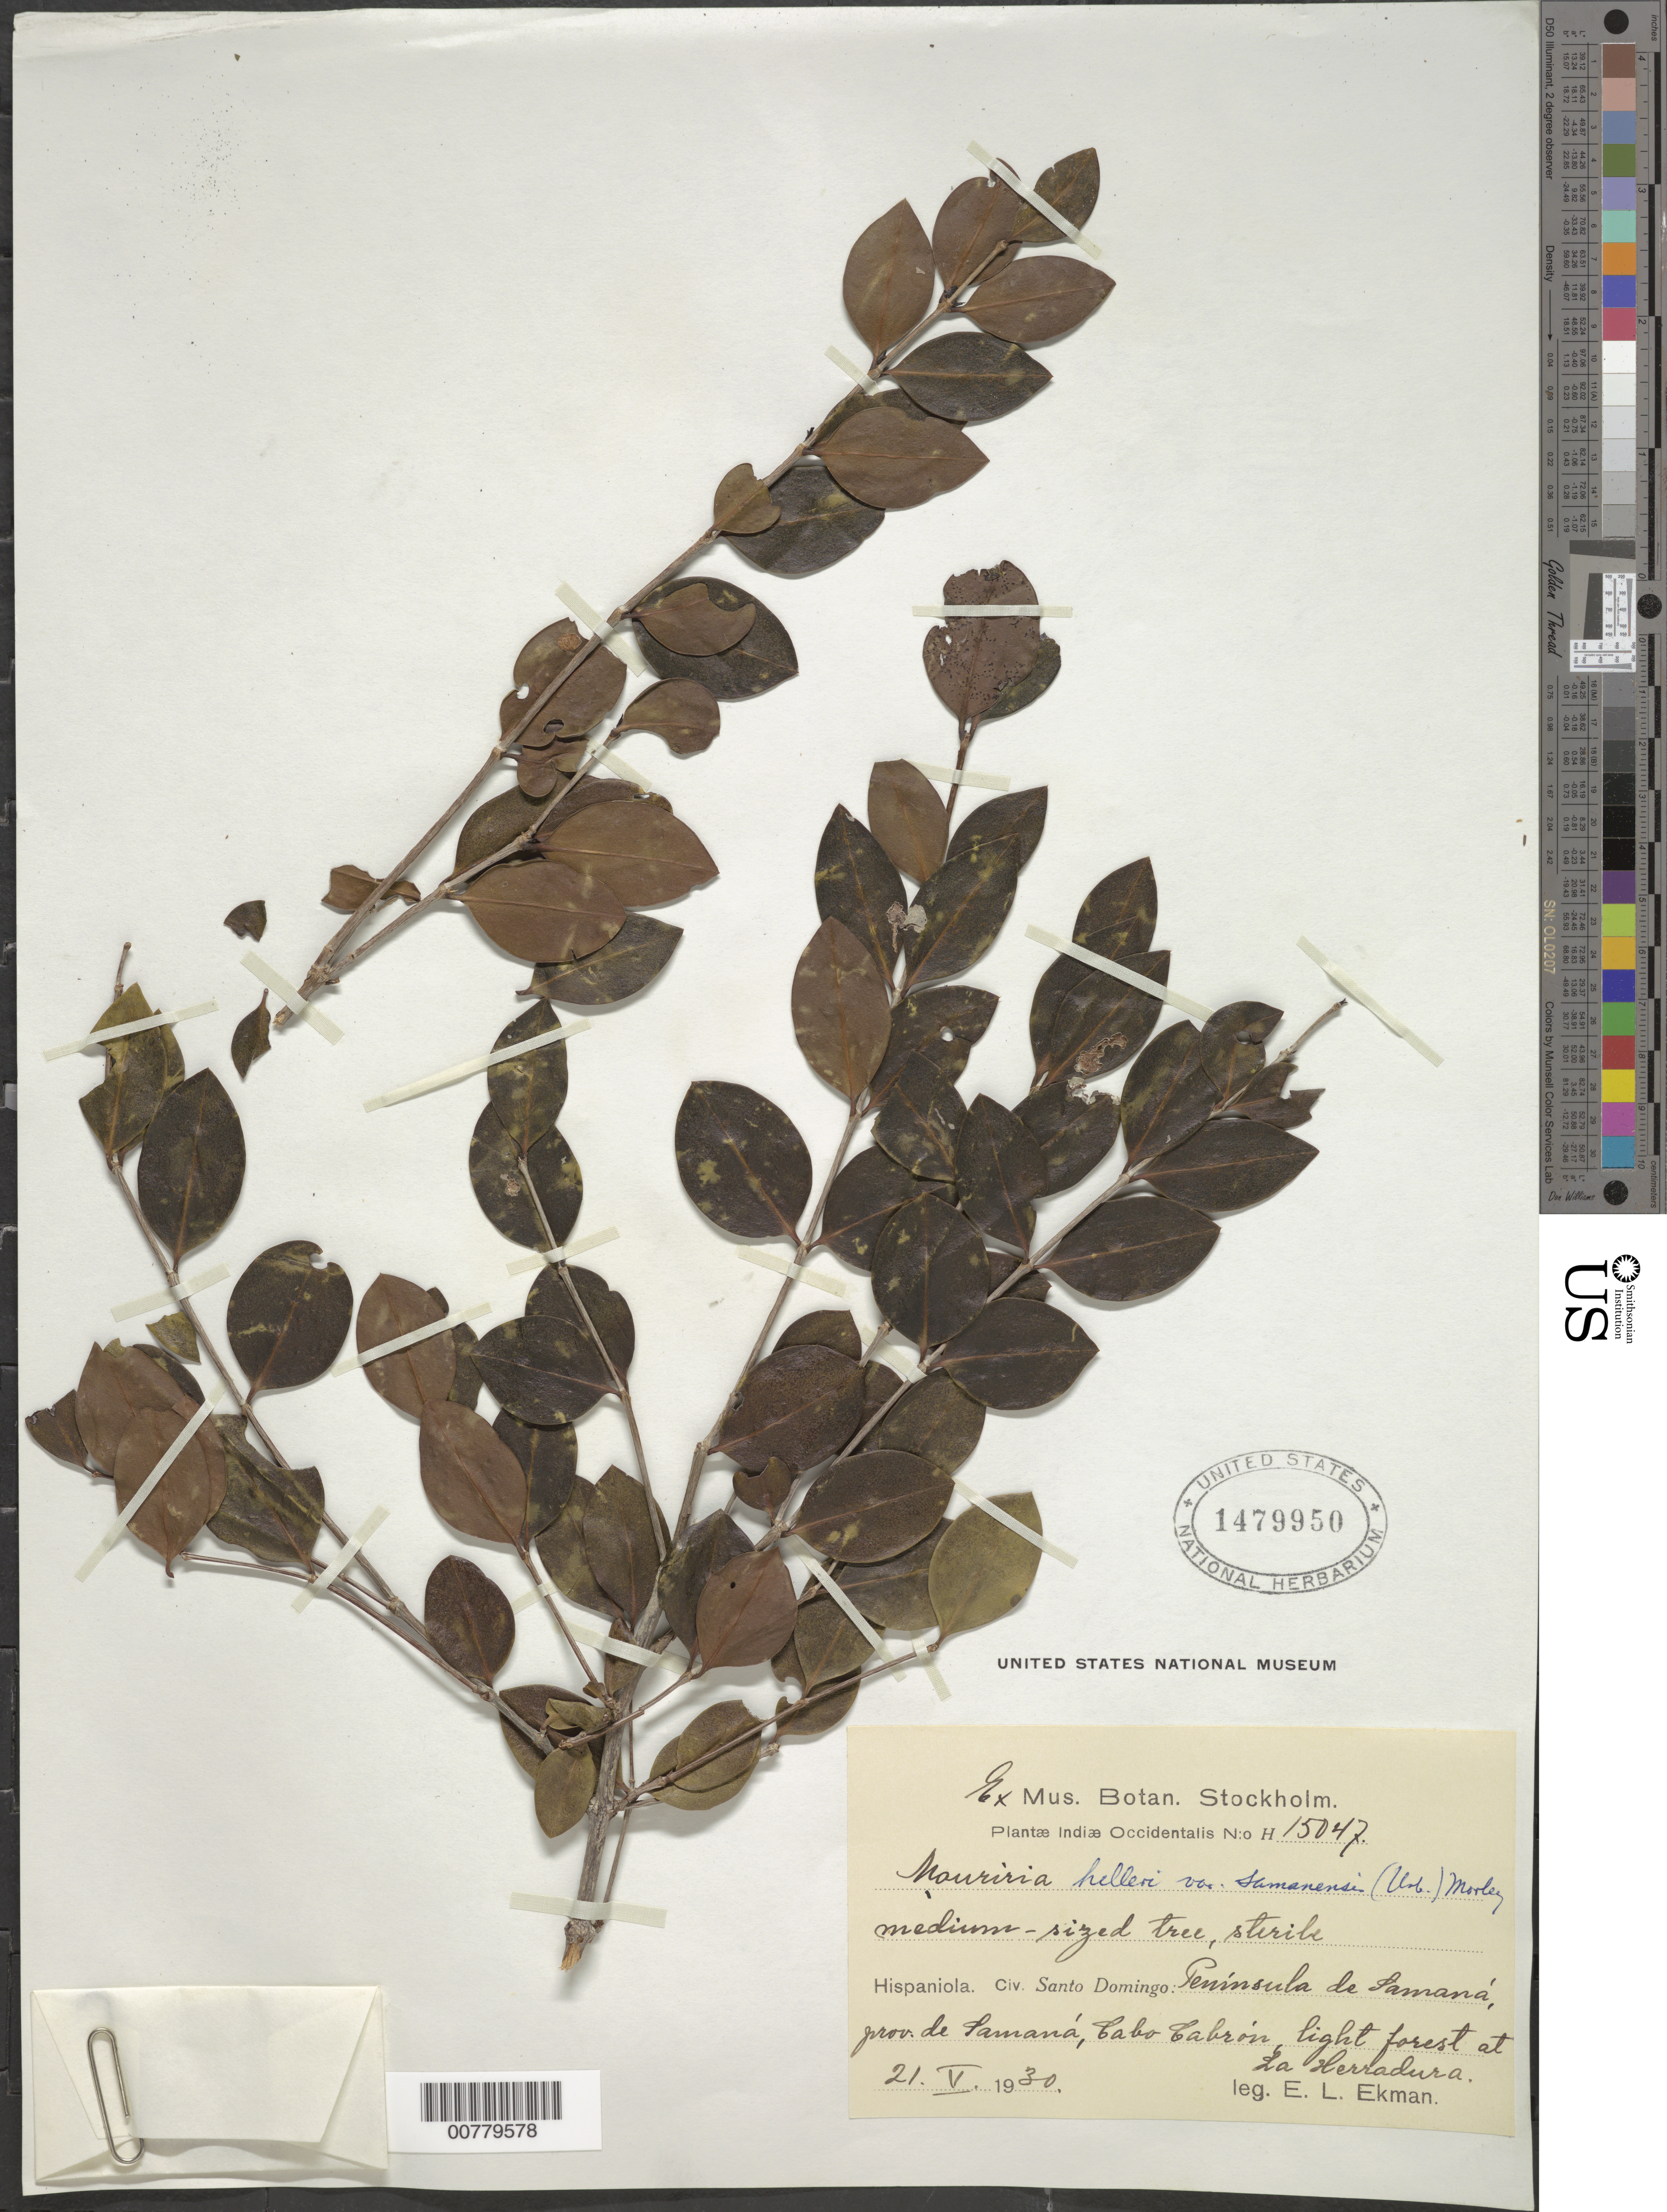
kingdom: Plantae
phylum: Tracheophyta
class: Magnoliopsida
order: Myrtales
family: Melastomataceae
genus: Mouriri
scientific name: Mouriri helleri var. samanensis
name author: (Urb.) Morley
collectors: E. L. Ekman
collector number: H 15047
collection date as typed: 21 May 1930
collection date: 1930-05-21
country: Dominican Republic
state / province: Samana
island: Hispaniola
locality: Peninsula of Samaná, Cabo Cabrón, forest at La Herradura.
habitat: Light forest.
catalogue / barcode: US 1479950